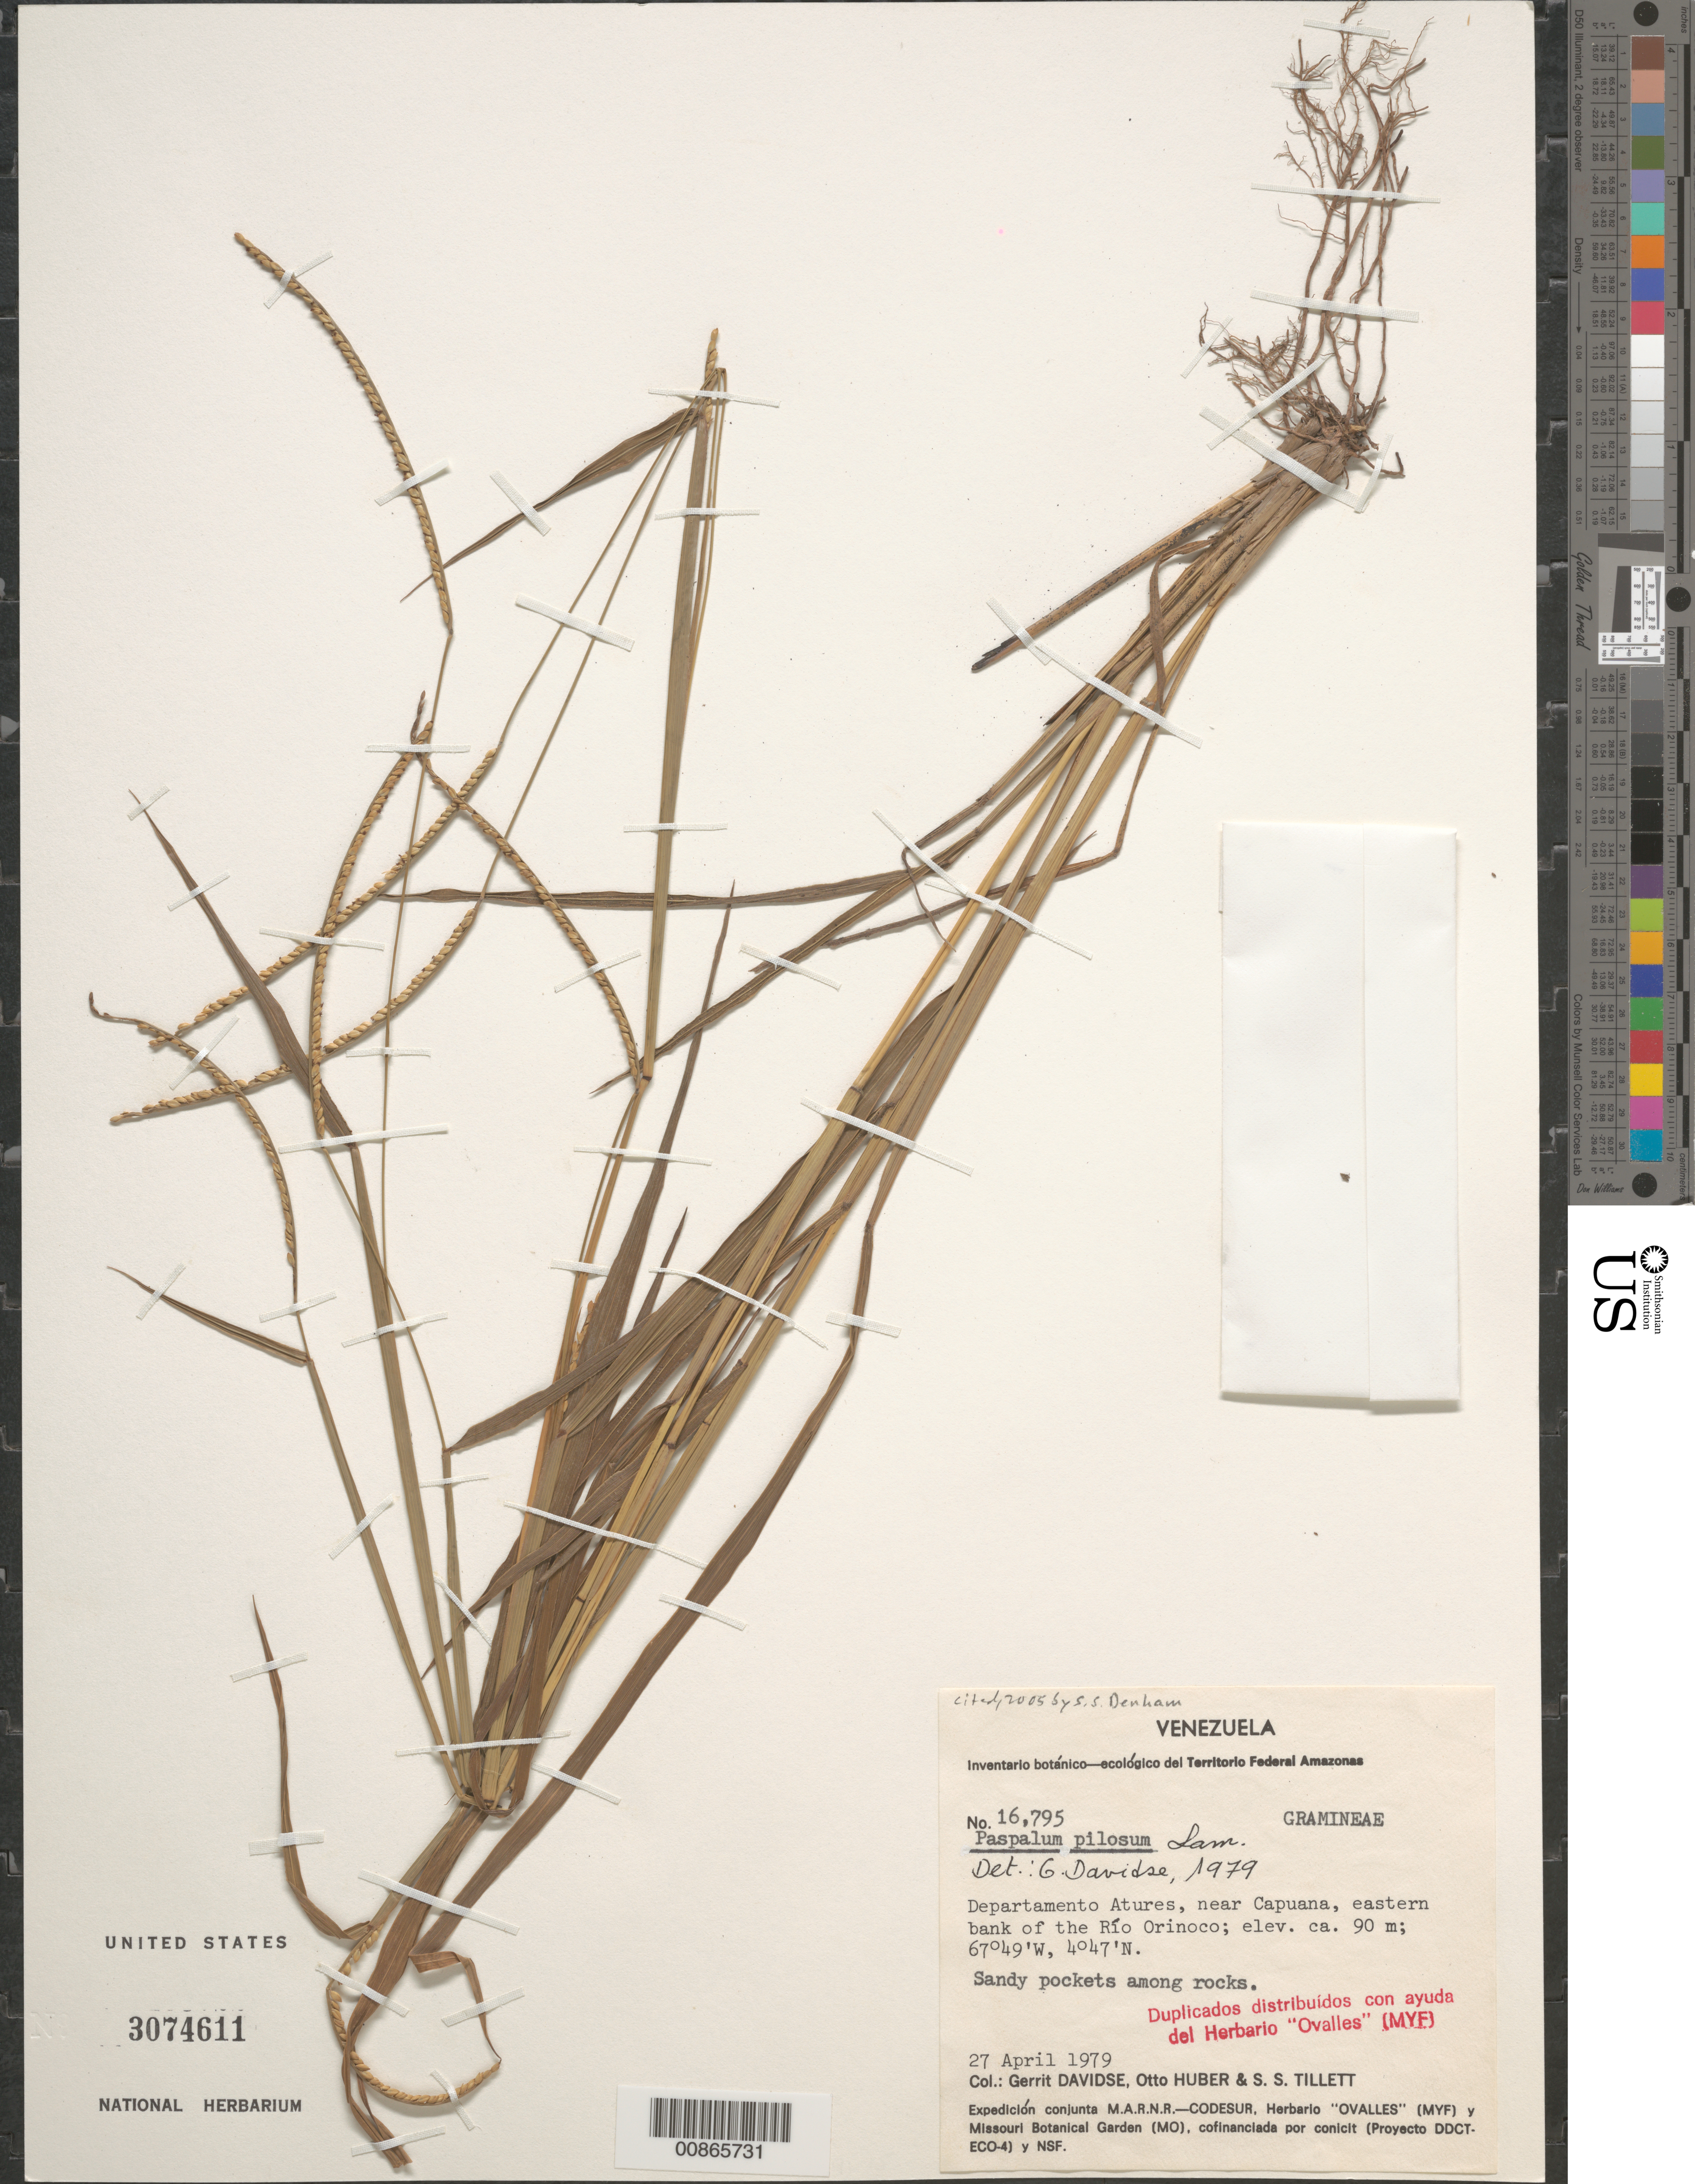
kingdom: Plantae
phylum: Tracheophyta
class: Liliopsida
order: Poales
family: Poaceae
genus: Paspalum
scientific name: Paspalum pilosum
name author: Lam.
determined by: Davidse, Gerrit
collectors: G. Davidse, O. Huber & S. S. Tillett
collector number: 16795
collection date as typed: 27-Apr-79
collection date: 1979-04-27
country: Venezuela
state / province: Amazonas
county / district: Atures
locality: Capuana, near, E bank of Río Orinoco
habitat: Sandy pockets among rocks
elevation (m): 90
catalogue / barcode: US 3074611